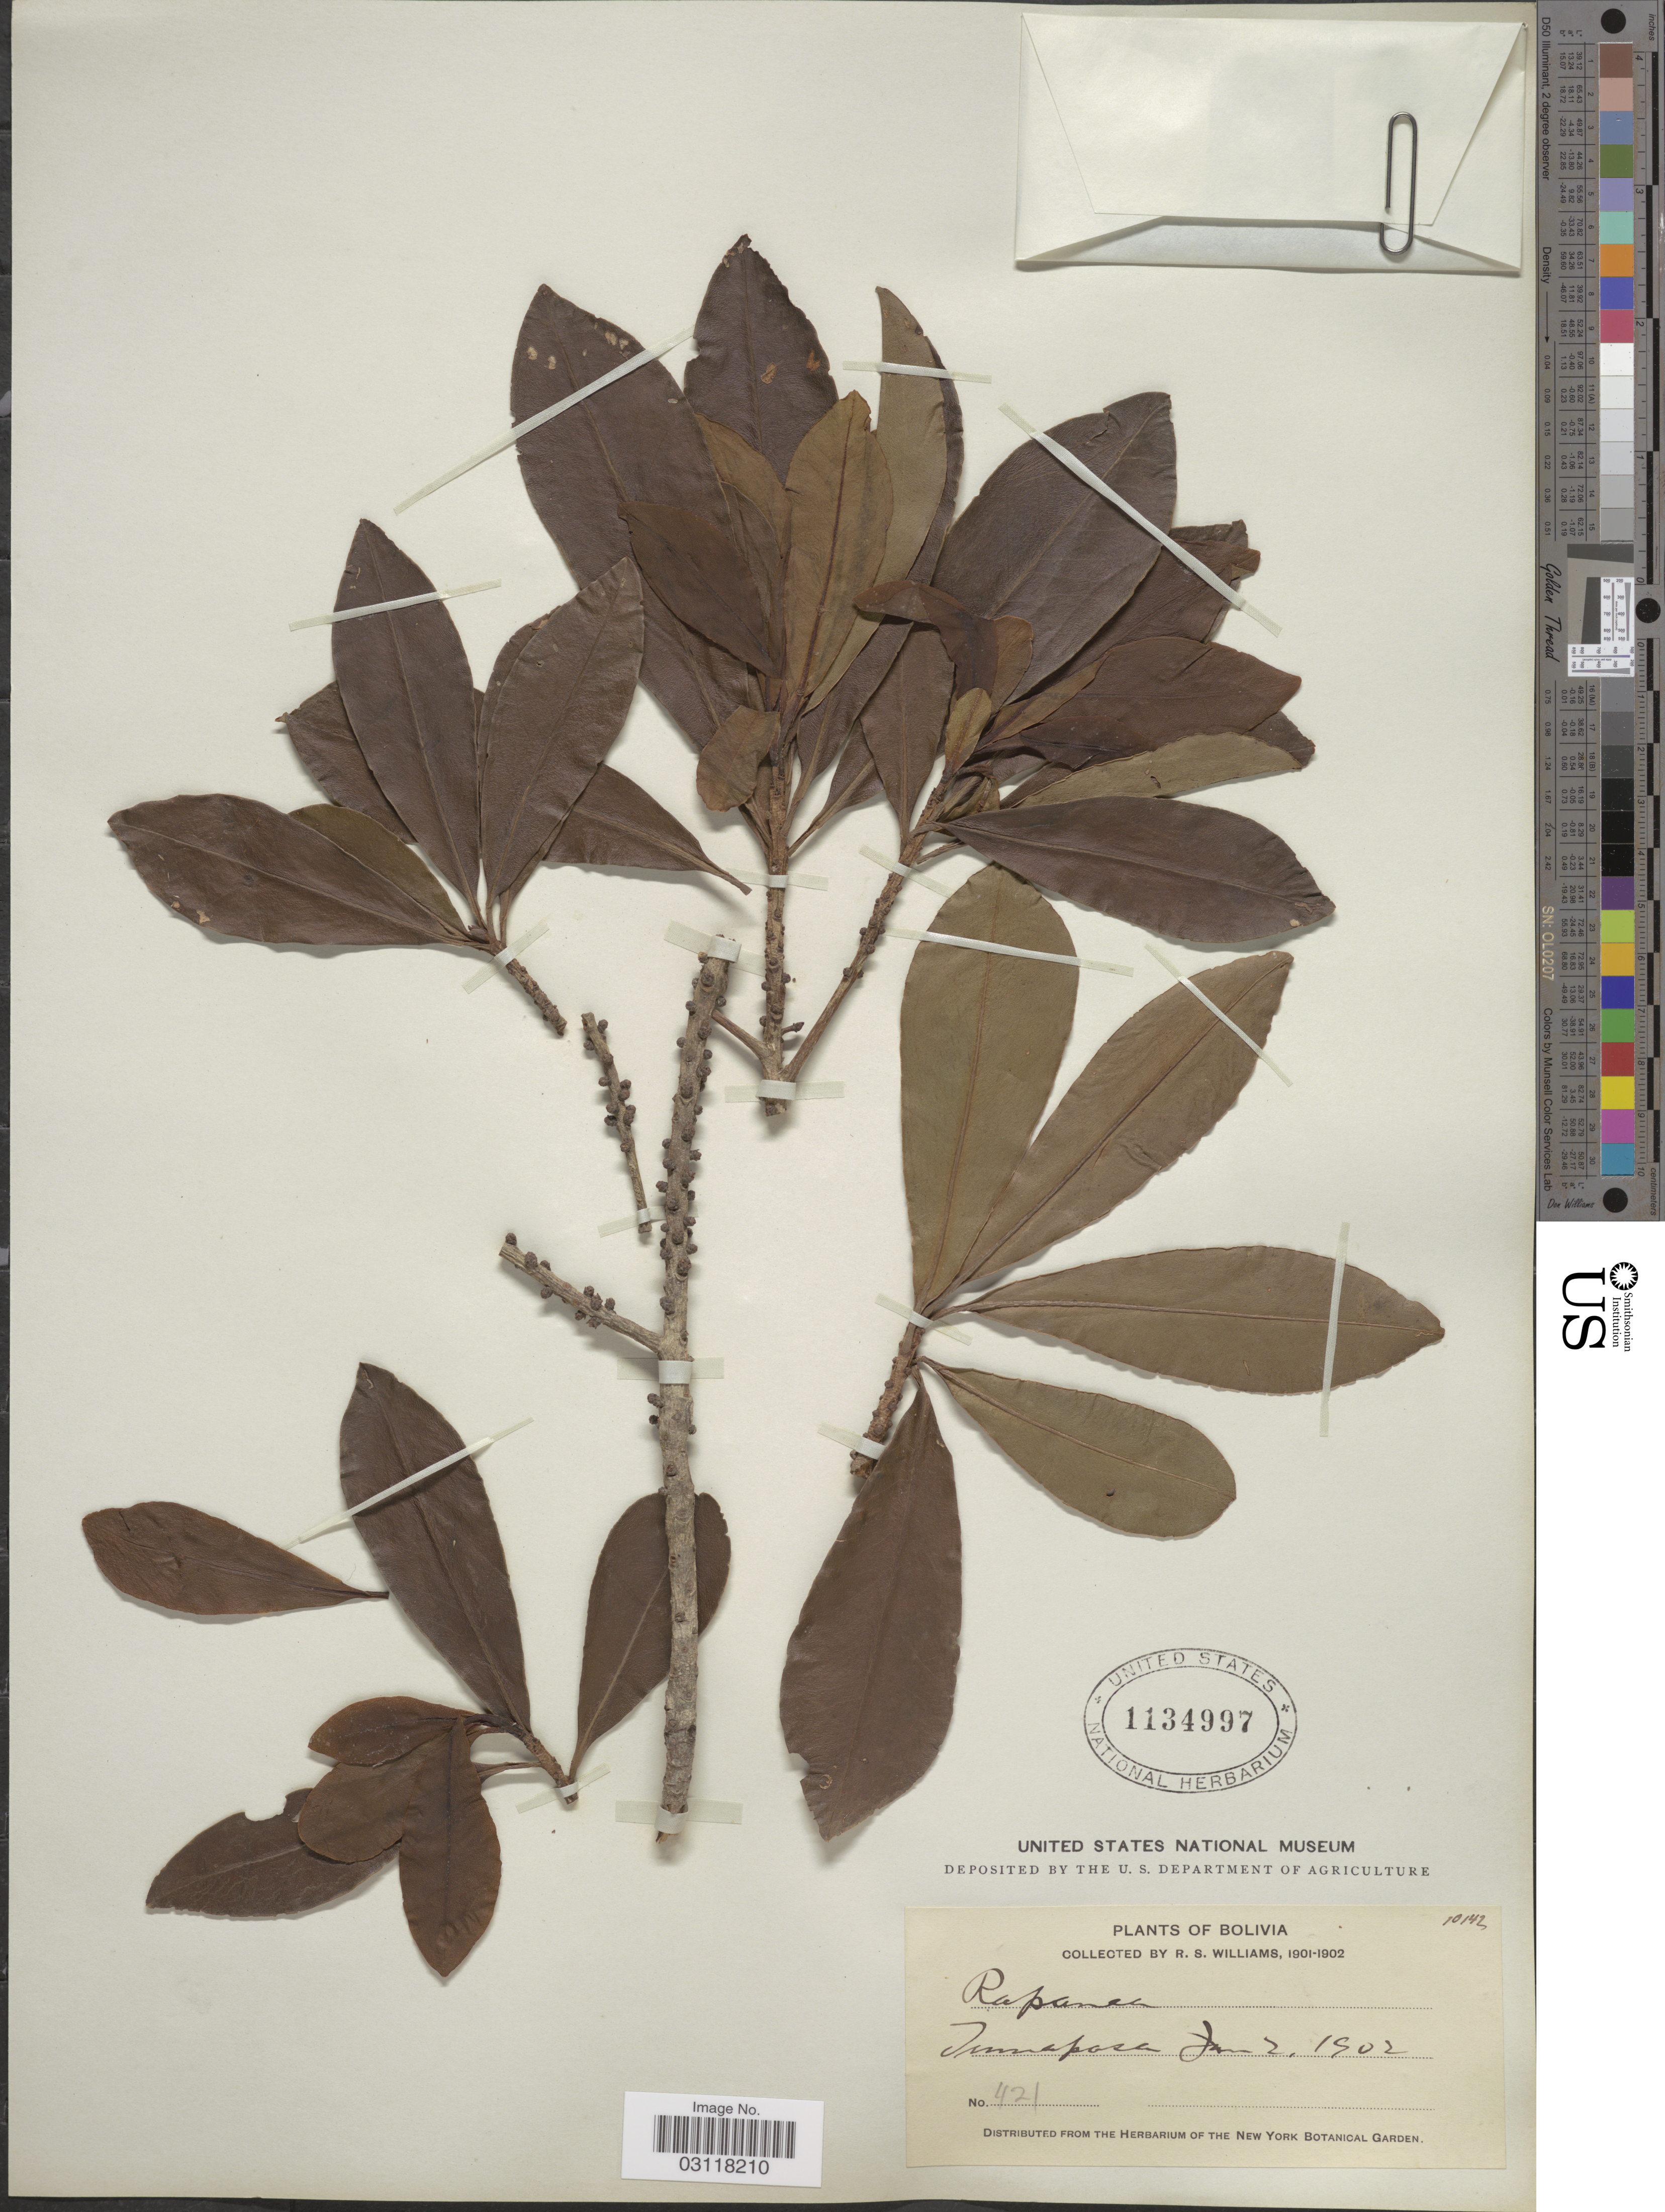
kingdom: Plantae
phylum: Tracheophyta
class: Magnoliopsida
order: Ericales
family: Primulaceae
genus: Rapanea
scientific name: Rapanea guianensis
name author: Aubl.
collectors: R. S. Williams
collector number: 421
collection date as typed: Jan. 2, 1902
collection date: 1902-01-02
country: Bolivia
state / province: La Paz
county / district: Iturralde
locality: Tumupasa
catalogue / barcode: US 1134997